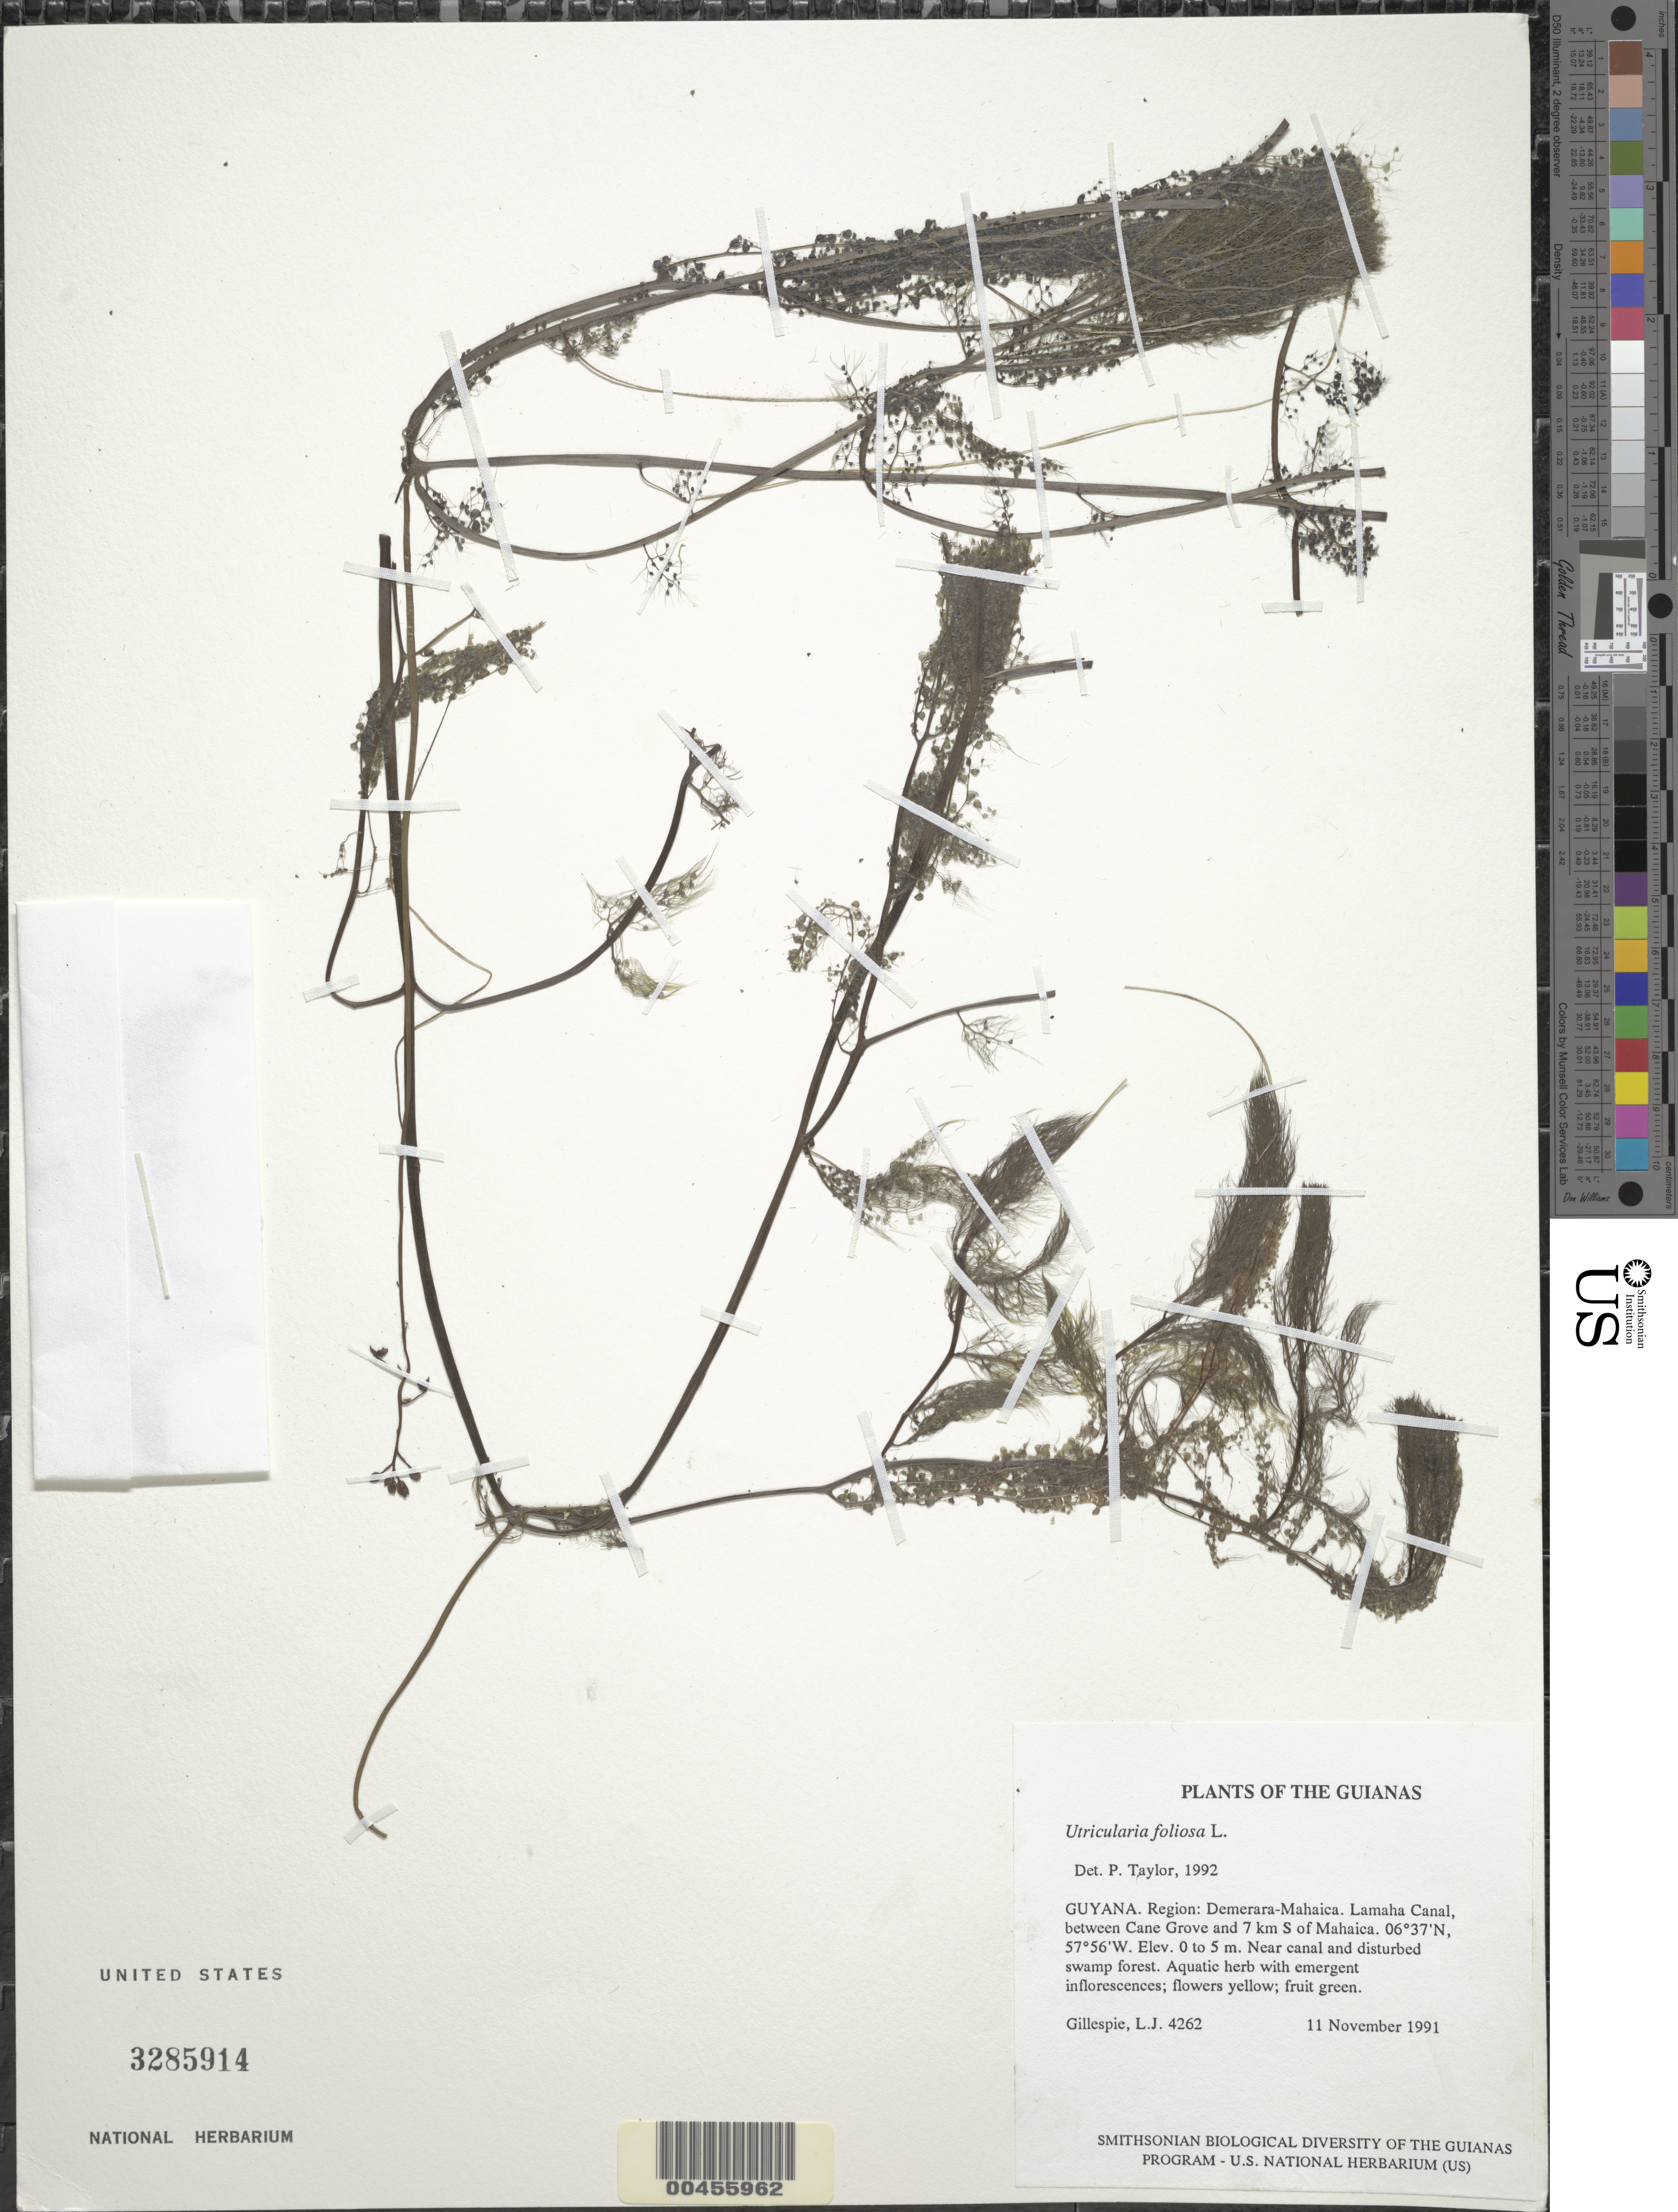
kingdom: Plantae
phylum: Tracheophyta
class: Magnoliopsida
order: Lamiales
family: Lentibulariaceae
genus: Utricularia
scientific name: Utricularia foliosa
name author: L.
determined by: Taylor, P.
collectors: L. J. Gillespie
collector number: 4262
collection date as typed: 11 November 1991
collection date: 1991-11-11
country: Guyana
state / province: Demerara-Mahaica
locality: Lamaha Canal, between Cane Grove and 7 km S of Mahaica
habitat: Near canal and disturbed swamp forest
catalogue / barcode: US 3285914